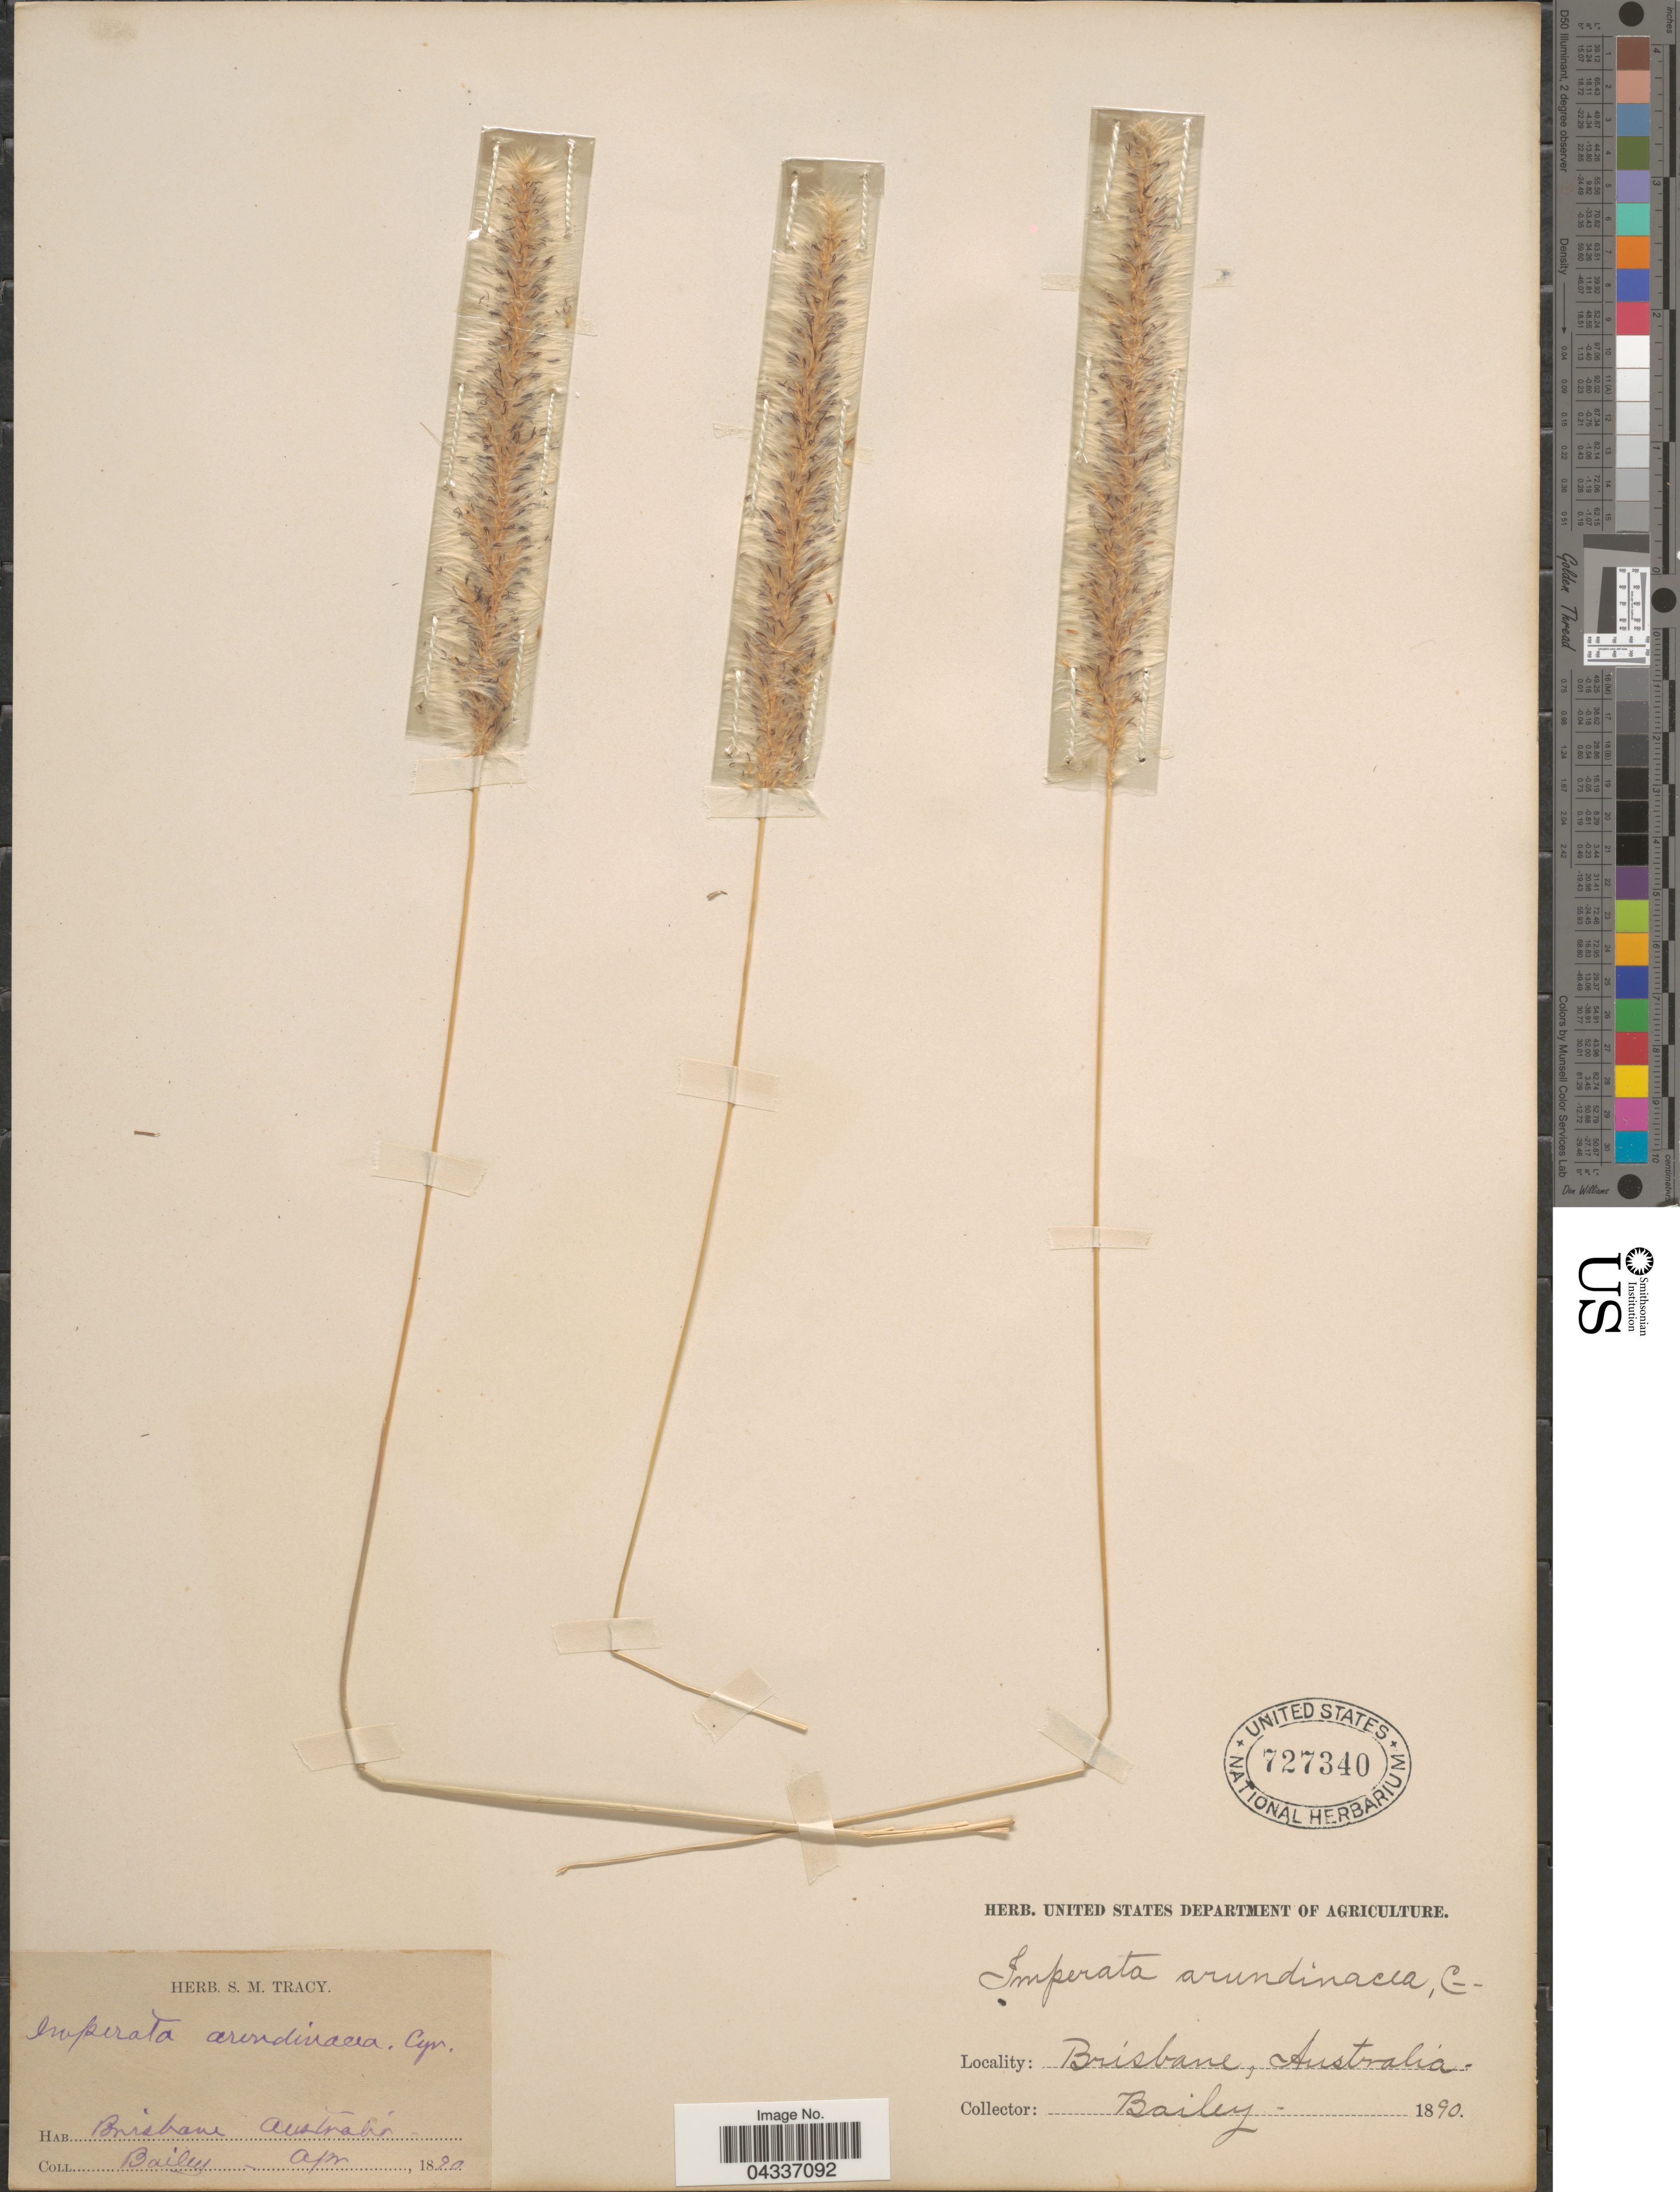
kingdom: Plantae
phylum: Tracheophyta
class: Liliopsida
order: Poales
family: Poaceae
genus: Imperata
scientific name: Imperata cylindrica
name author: (L.) P. Beauv.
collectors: Bailey, --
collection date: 1890-04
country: Australia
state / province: Queensland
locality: Brisbane.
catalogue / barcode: US 727340